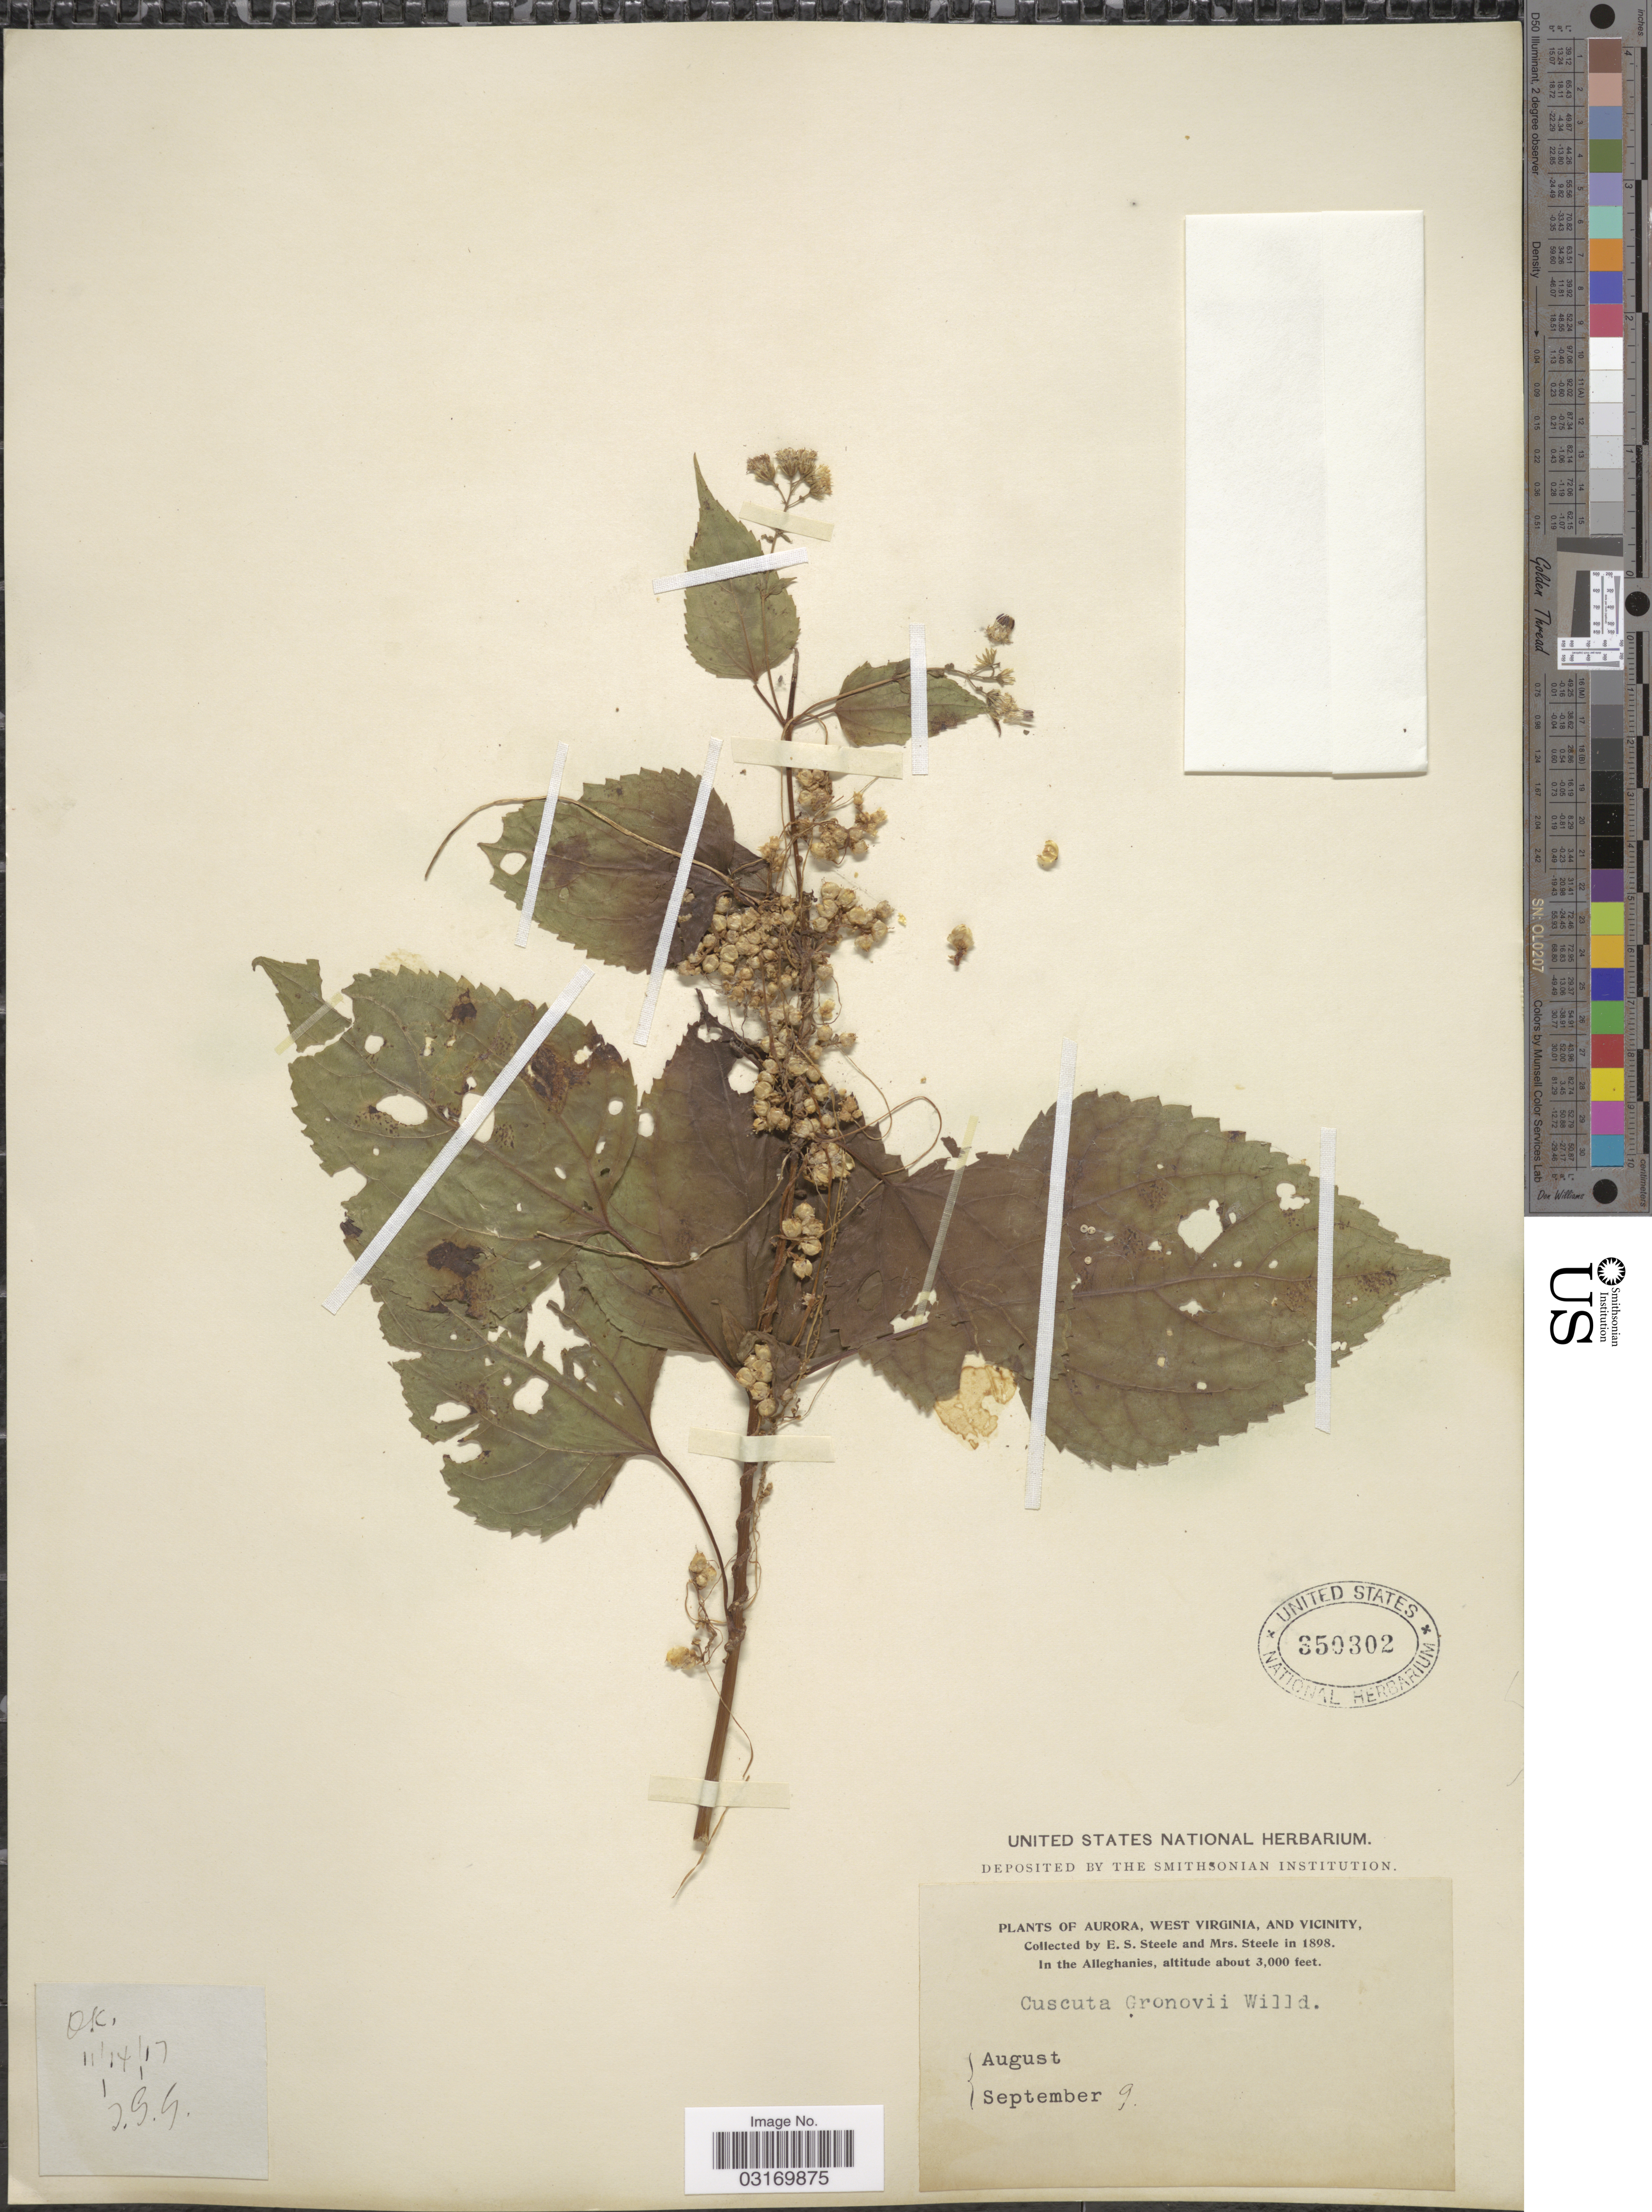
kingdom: Plantae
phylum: Tracheophyta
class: Magnoliopsida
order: Solanales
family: Convolvulaceae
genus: Cuscuta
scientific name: Cuscuta gronovii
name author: Willd. ex Schult.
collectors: E. Steele & Mrs. E. S. Steele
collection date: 1898-09-09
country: United States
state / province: West Virginia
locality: Aurora and vicinity. In the alleghanies.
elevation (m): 914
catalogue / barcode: US 350302